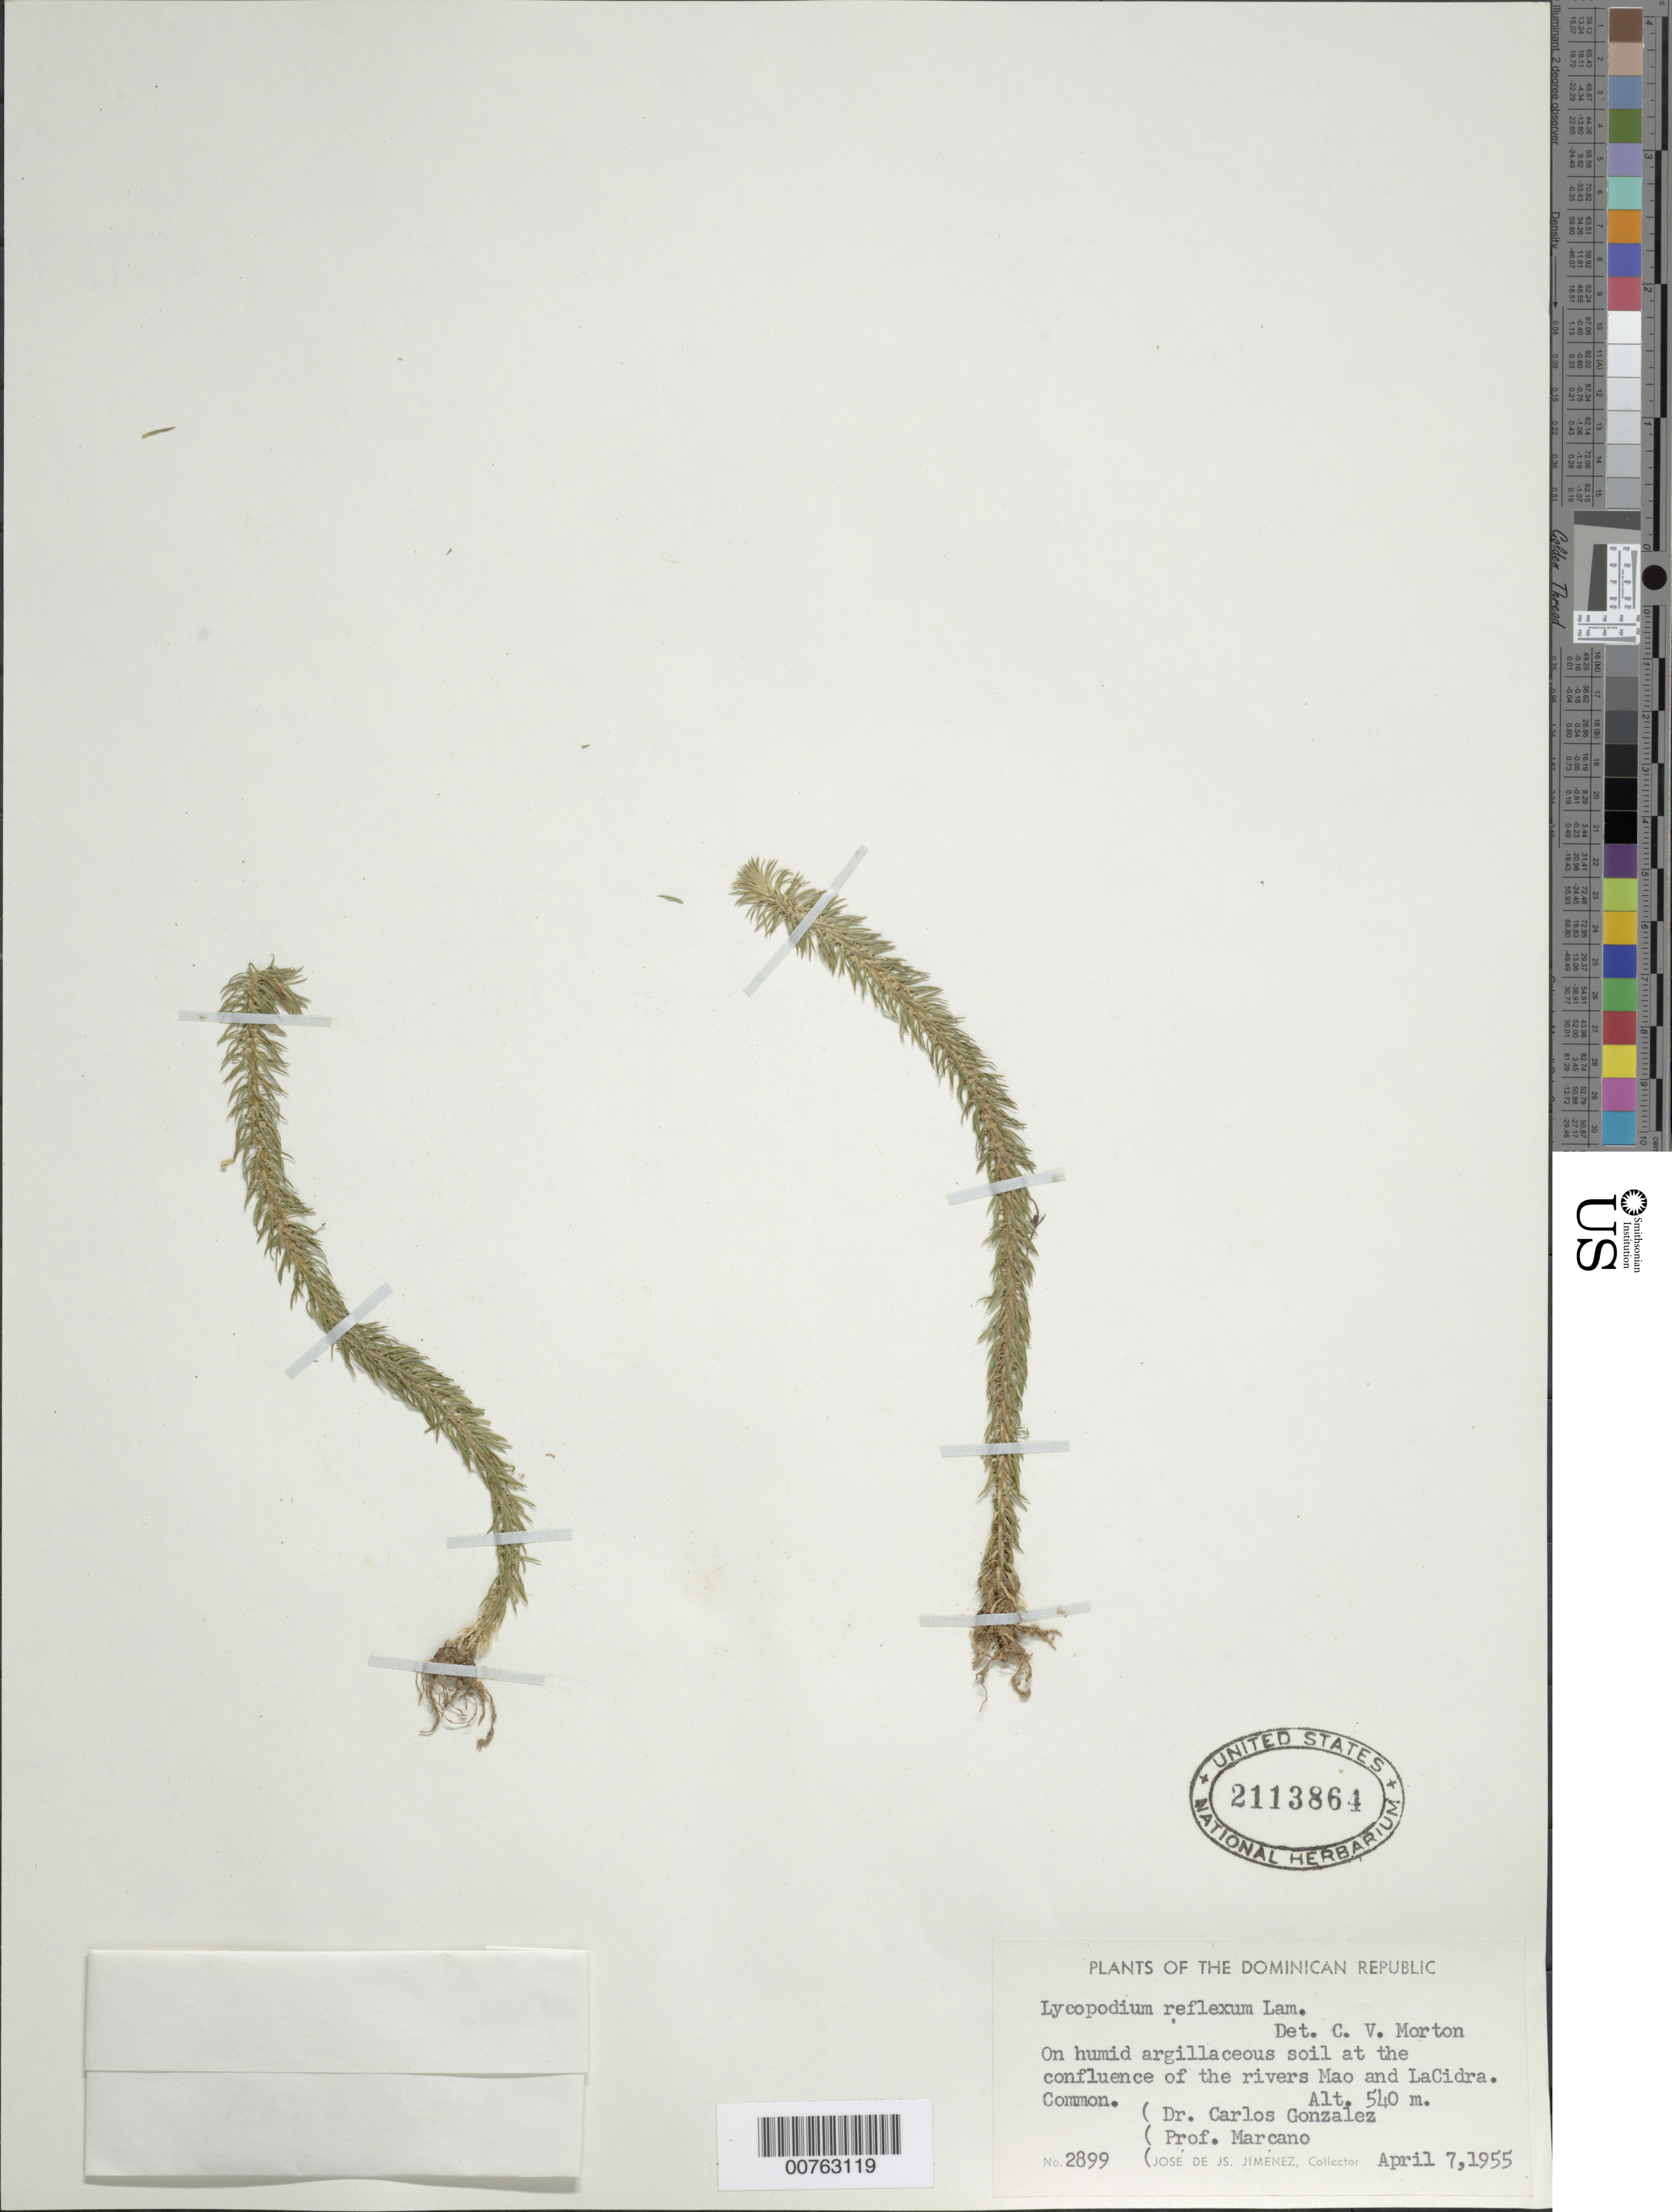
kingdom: Plantae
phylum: Tracheophyta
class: Lycopodiopsida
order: Lycopodiales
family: Lycopodiaceae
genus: Phlegmariurus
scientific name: Phlegmariurus reflexus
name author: (Lam.) B. Øllg.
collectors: J. J. Jiménez & C. Gonzalez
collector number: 2899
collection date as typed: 07 Apr 1955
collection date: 1955-04-07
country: Dominican Republic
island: Hispaniola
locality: At the confluence of the rivers Mao and La Cidra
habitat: On humid argillaceous soil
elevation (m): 540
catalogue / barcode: US 2113864